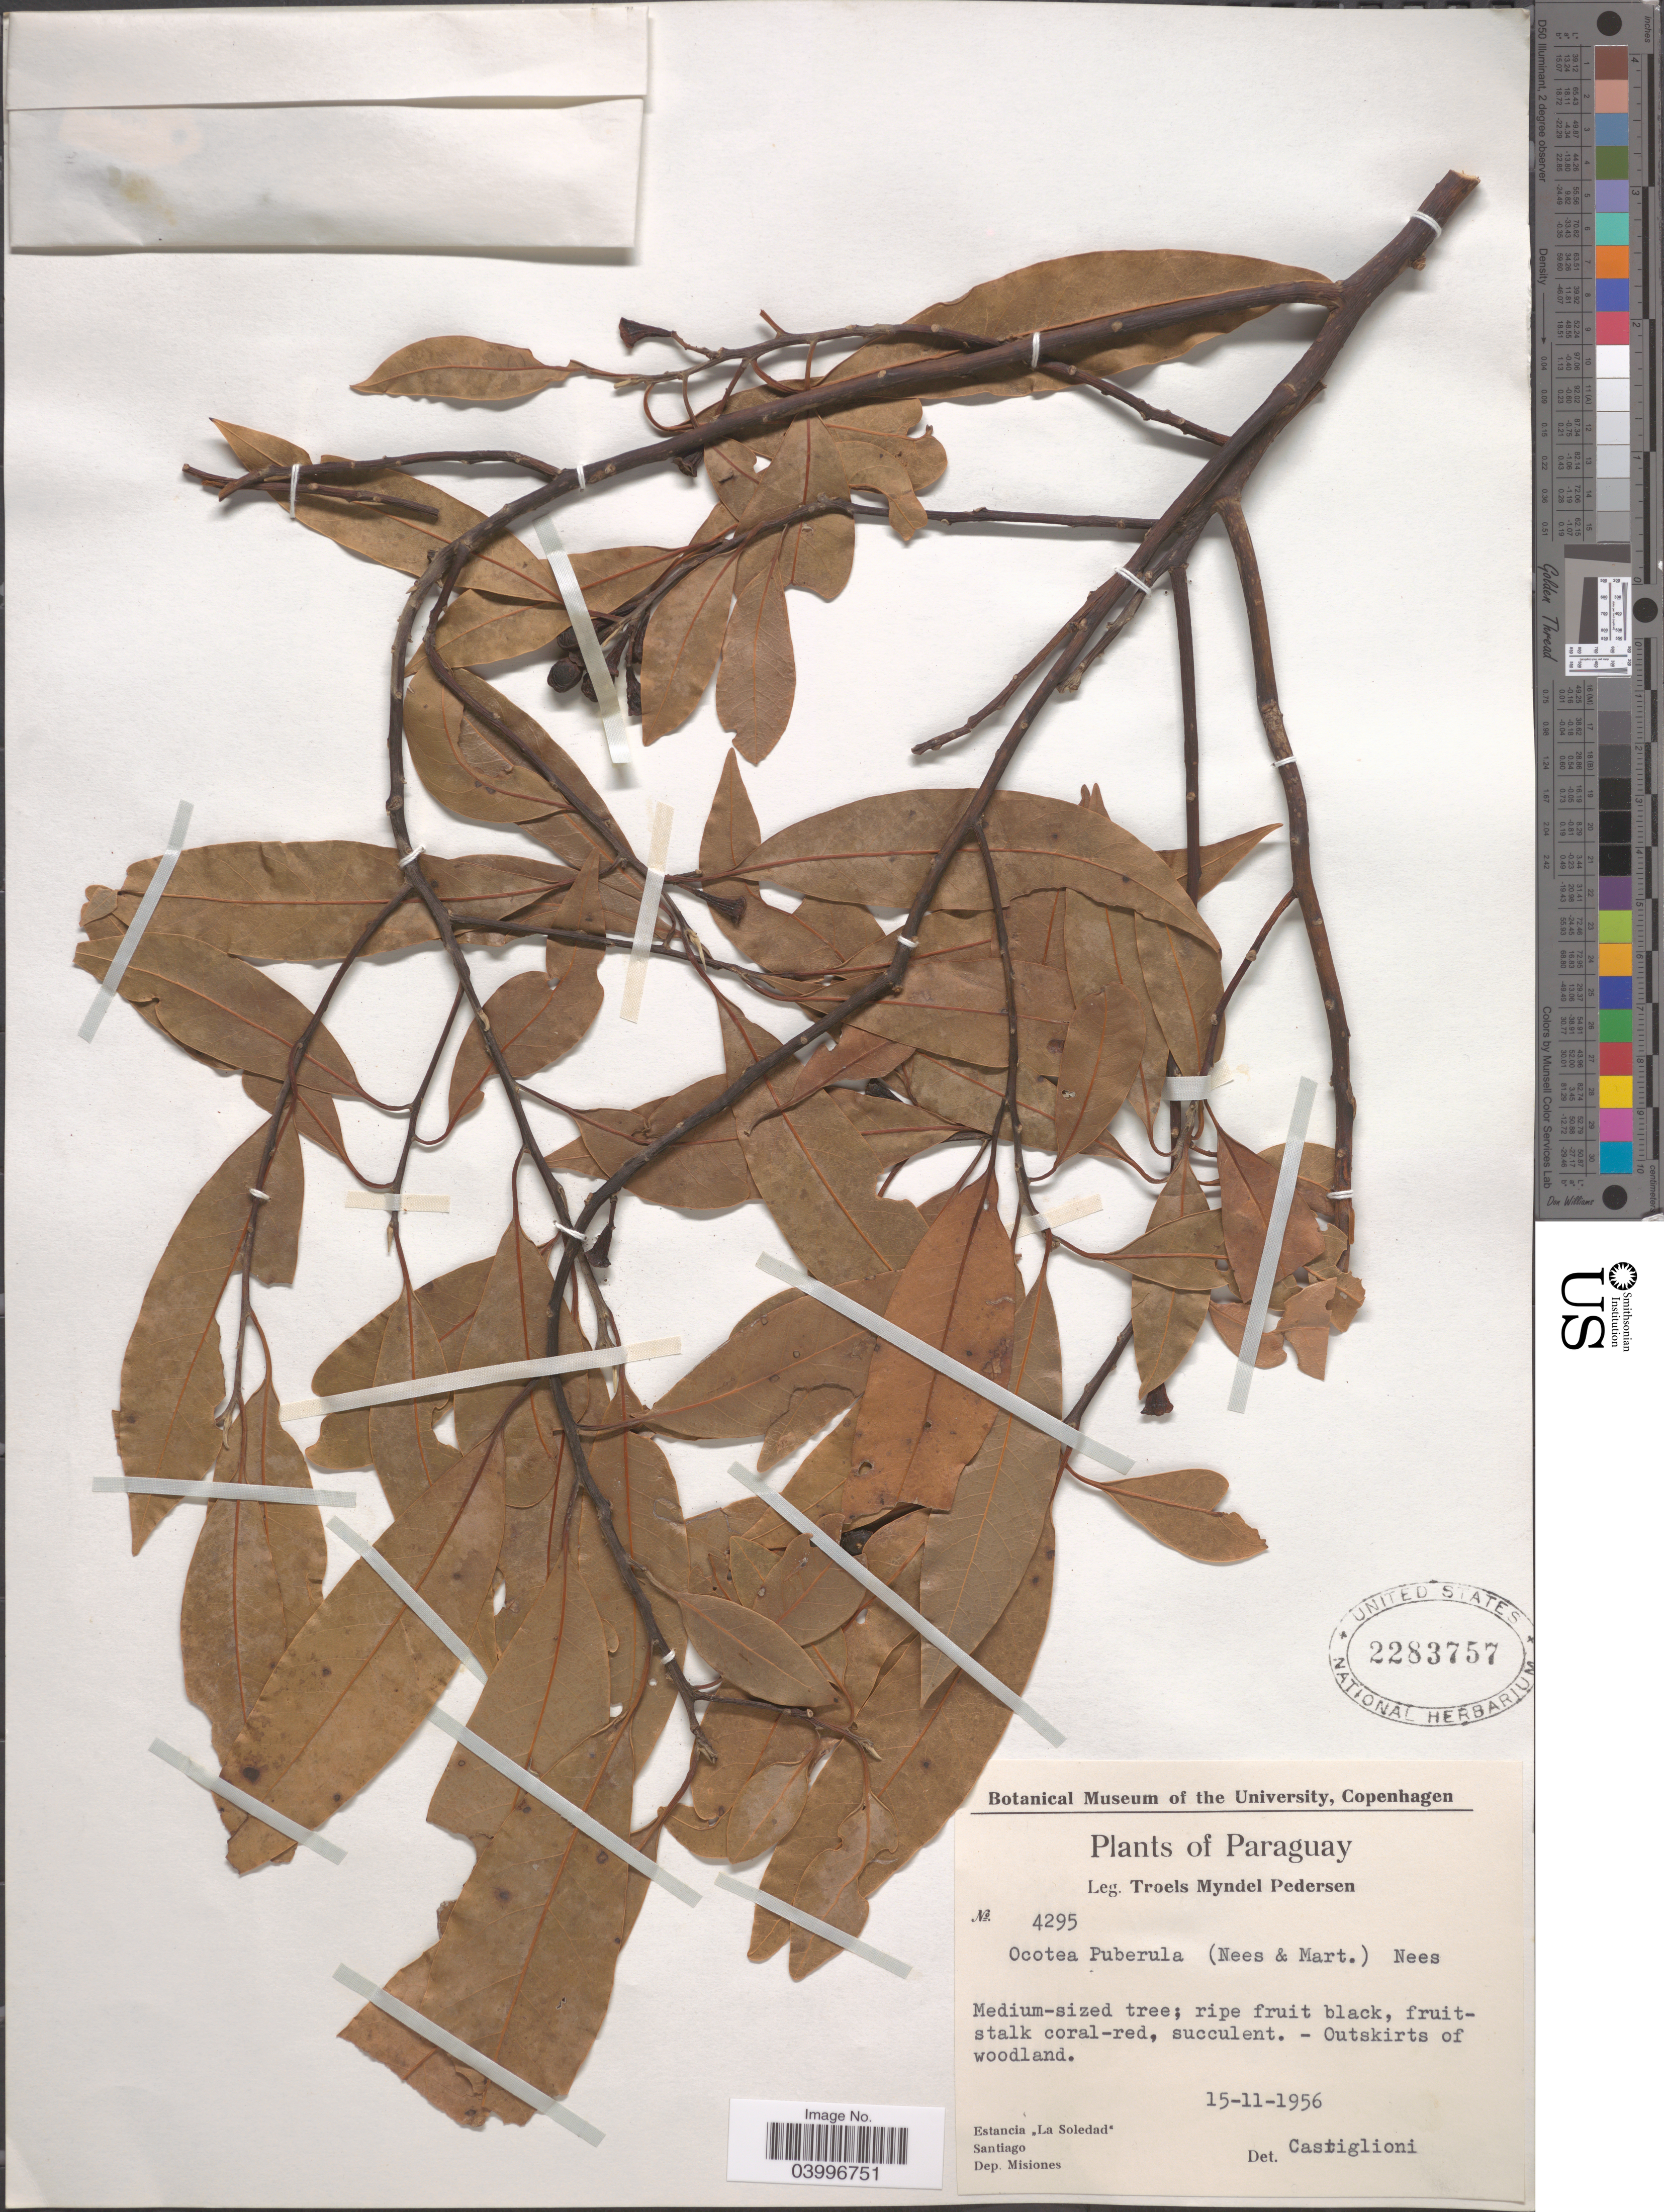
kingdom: Plantae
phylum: Tracheophyta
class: Magnoliopsida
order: Laurales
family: Lauraceae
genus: Ocotea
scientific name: Ocotea puberula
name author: (Rich.) Nees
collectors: T. Pederson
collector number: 4295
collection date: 1956-11-15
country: Paraguay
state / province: Misiones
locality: Estancia "La Soledad". Santiago. Dep. Misiones.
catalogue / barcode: US 2283757